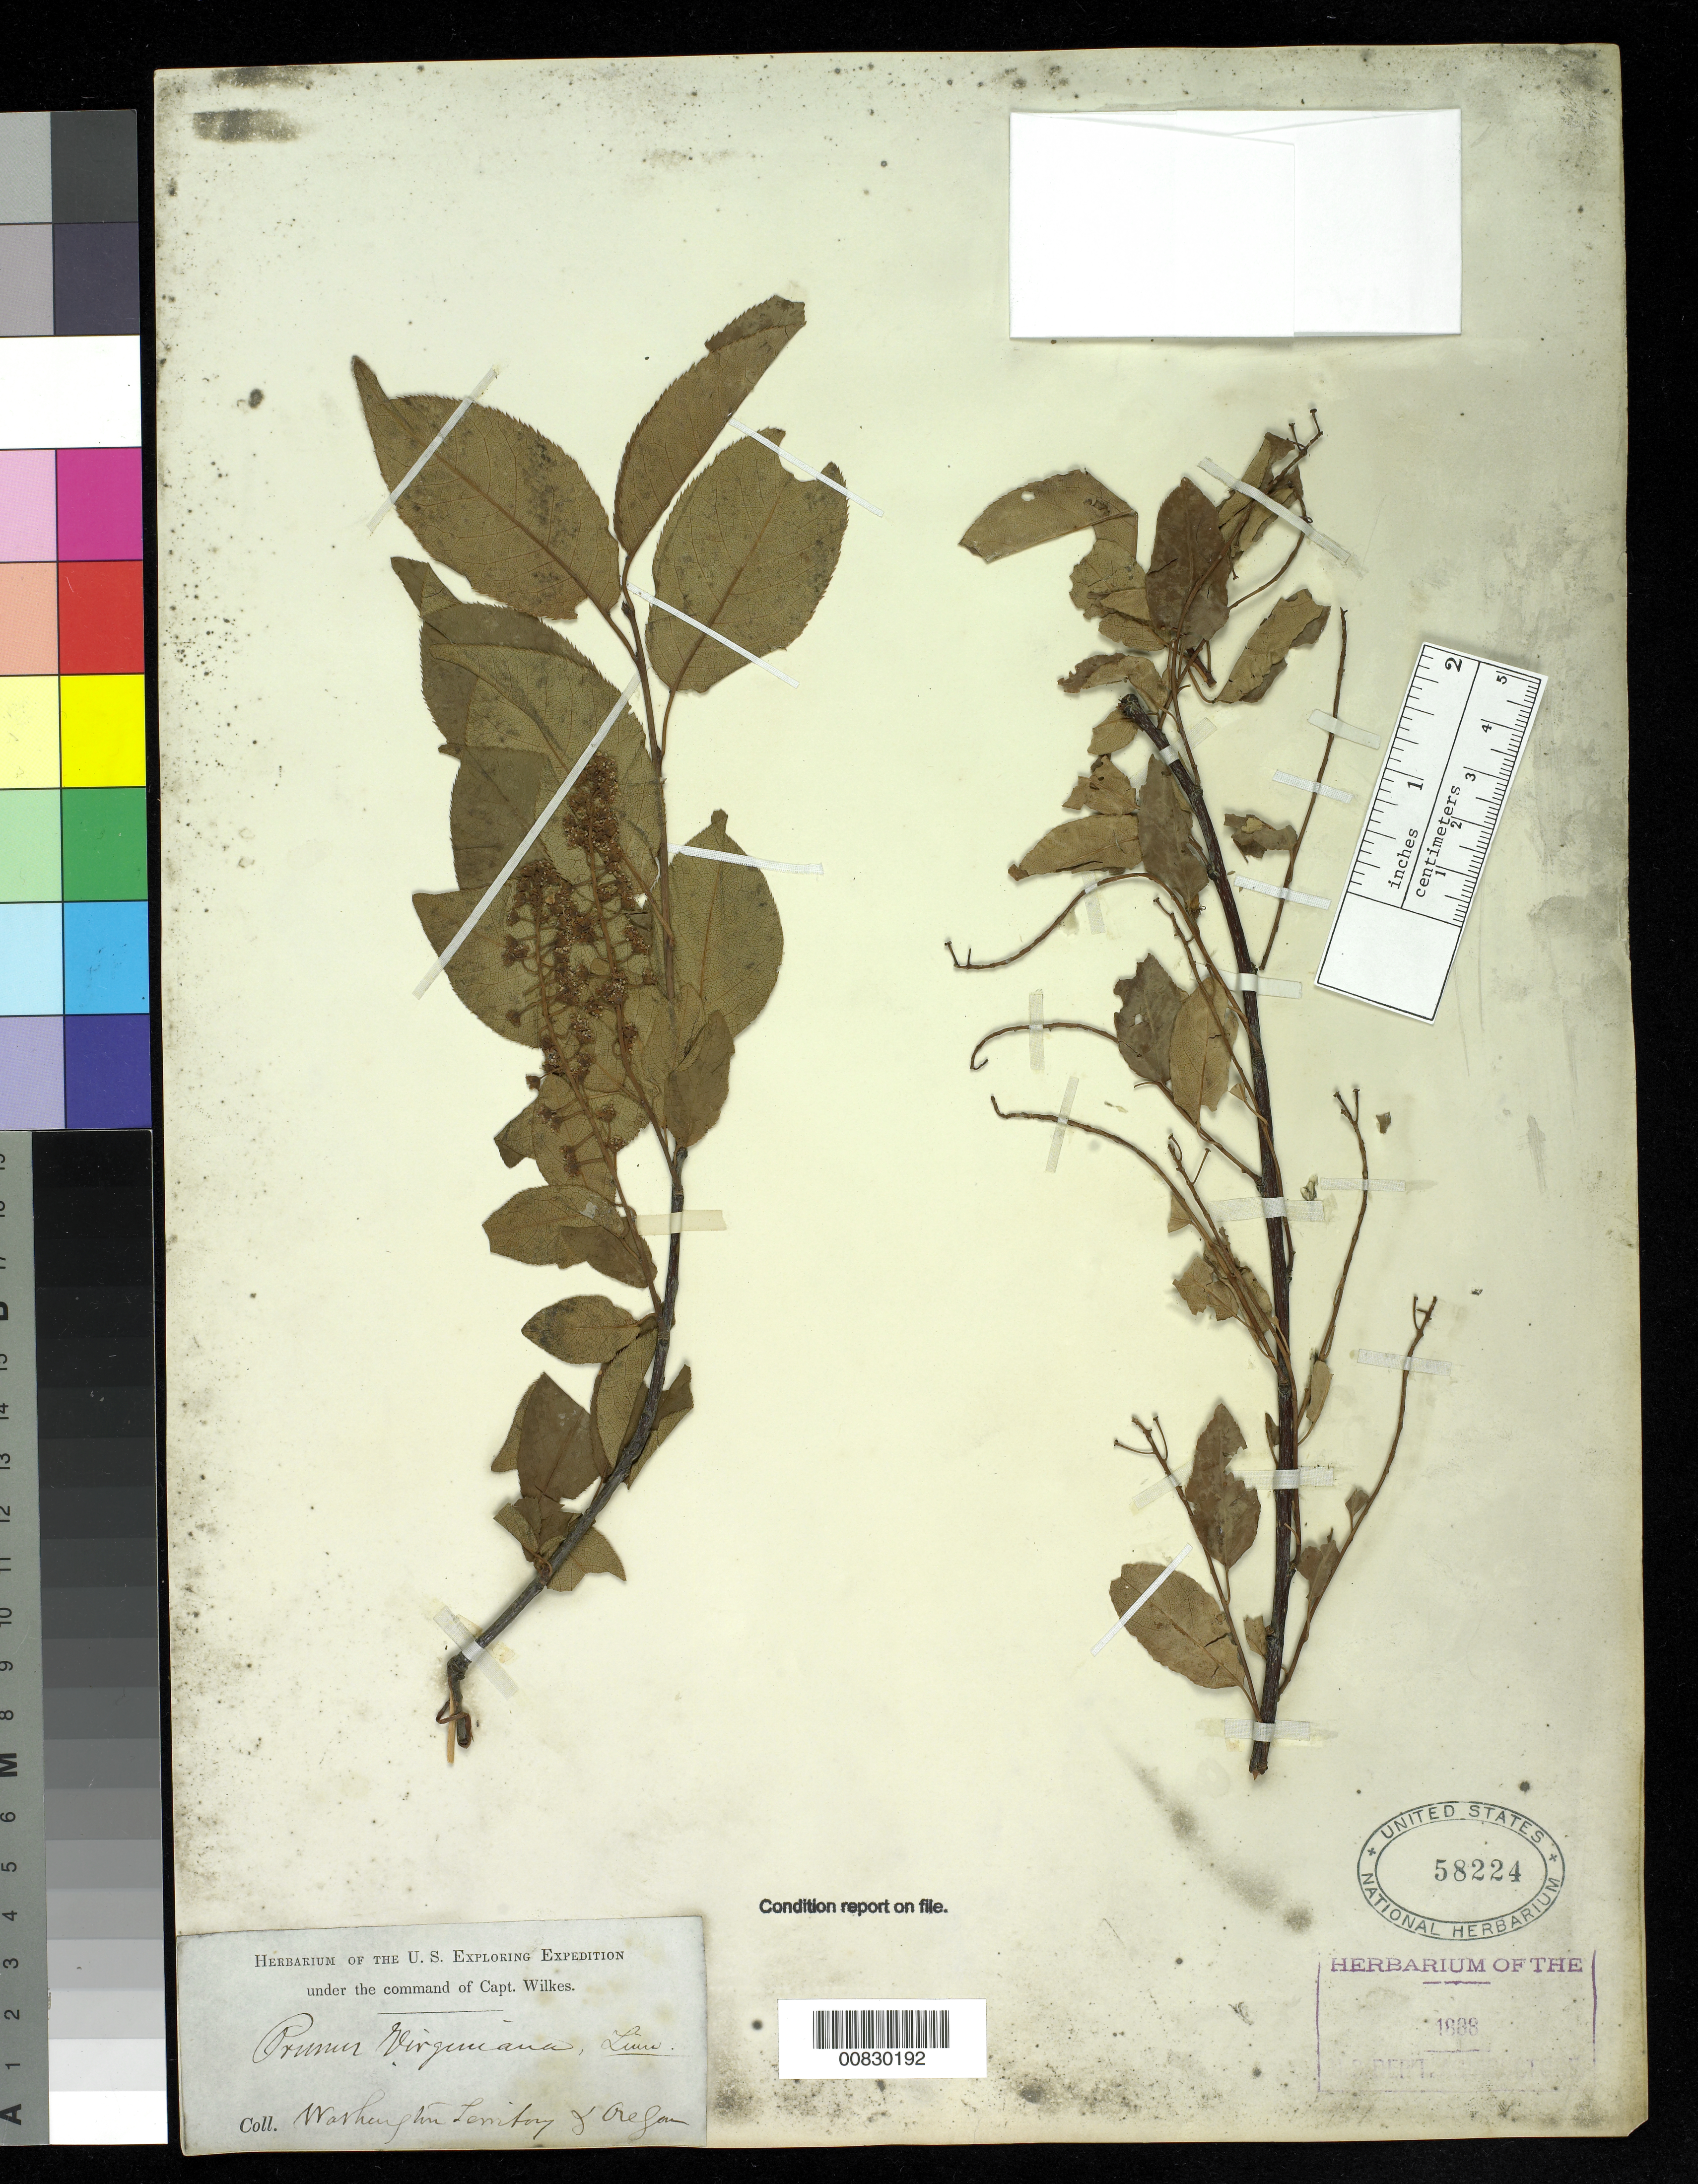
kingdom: Plantae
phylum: Tracheophyta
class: Magnoliopsida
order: Rosales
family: Rosaceae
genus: Prunus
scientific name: Prunus virginiana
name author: L.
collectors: Wilkes Explor. Exped.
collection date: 1838/1842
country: United States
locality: Washington Territory and Oregon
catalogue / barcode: US 58224